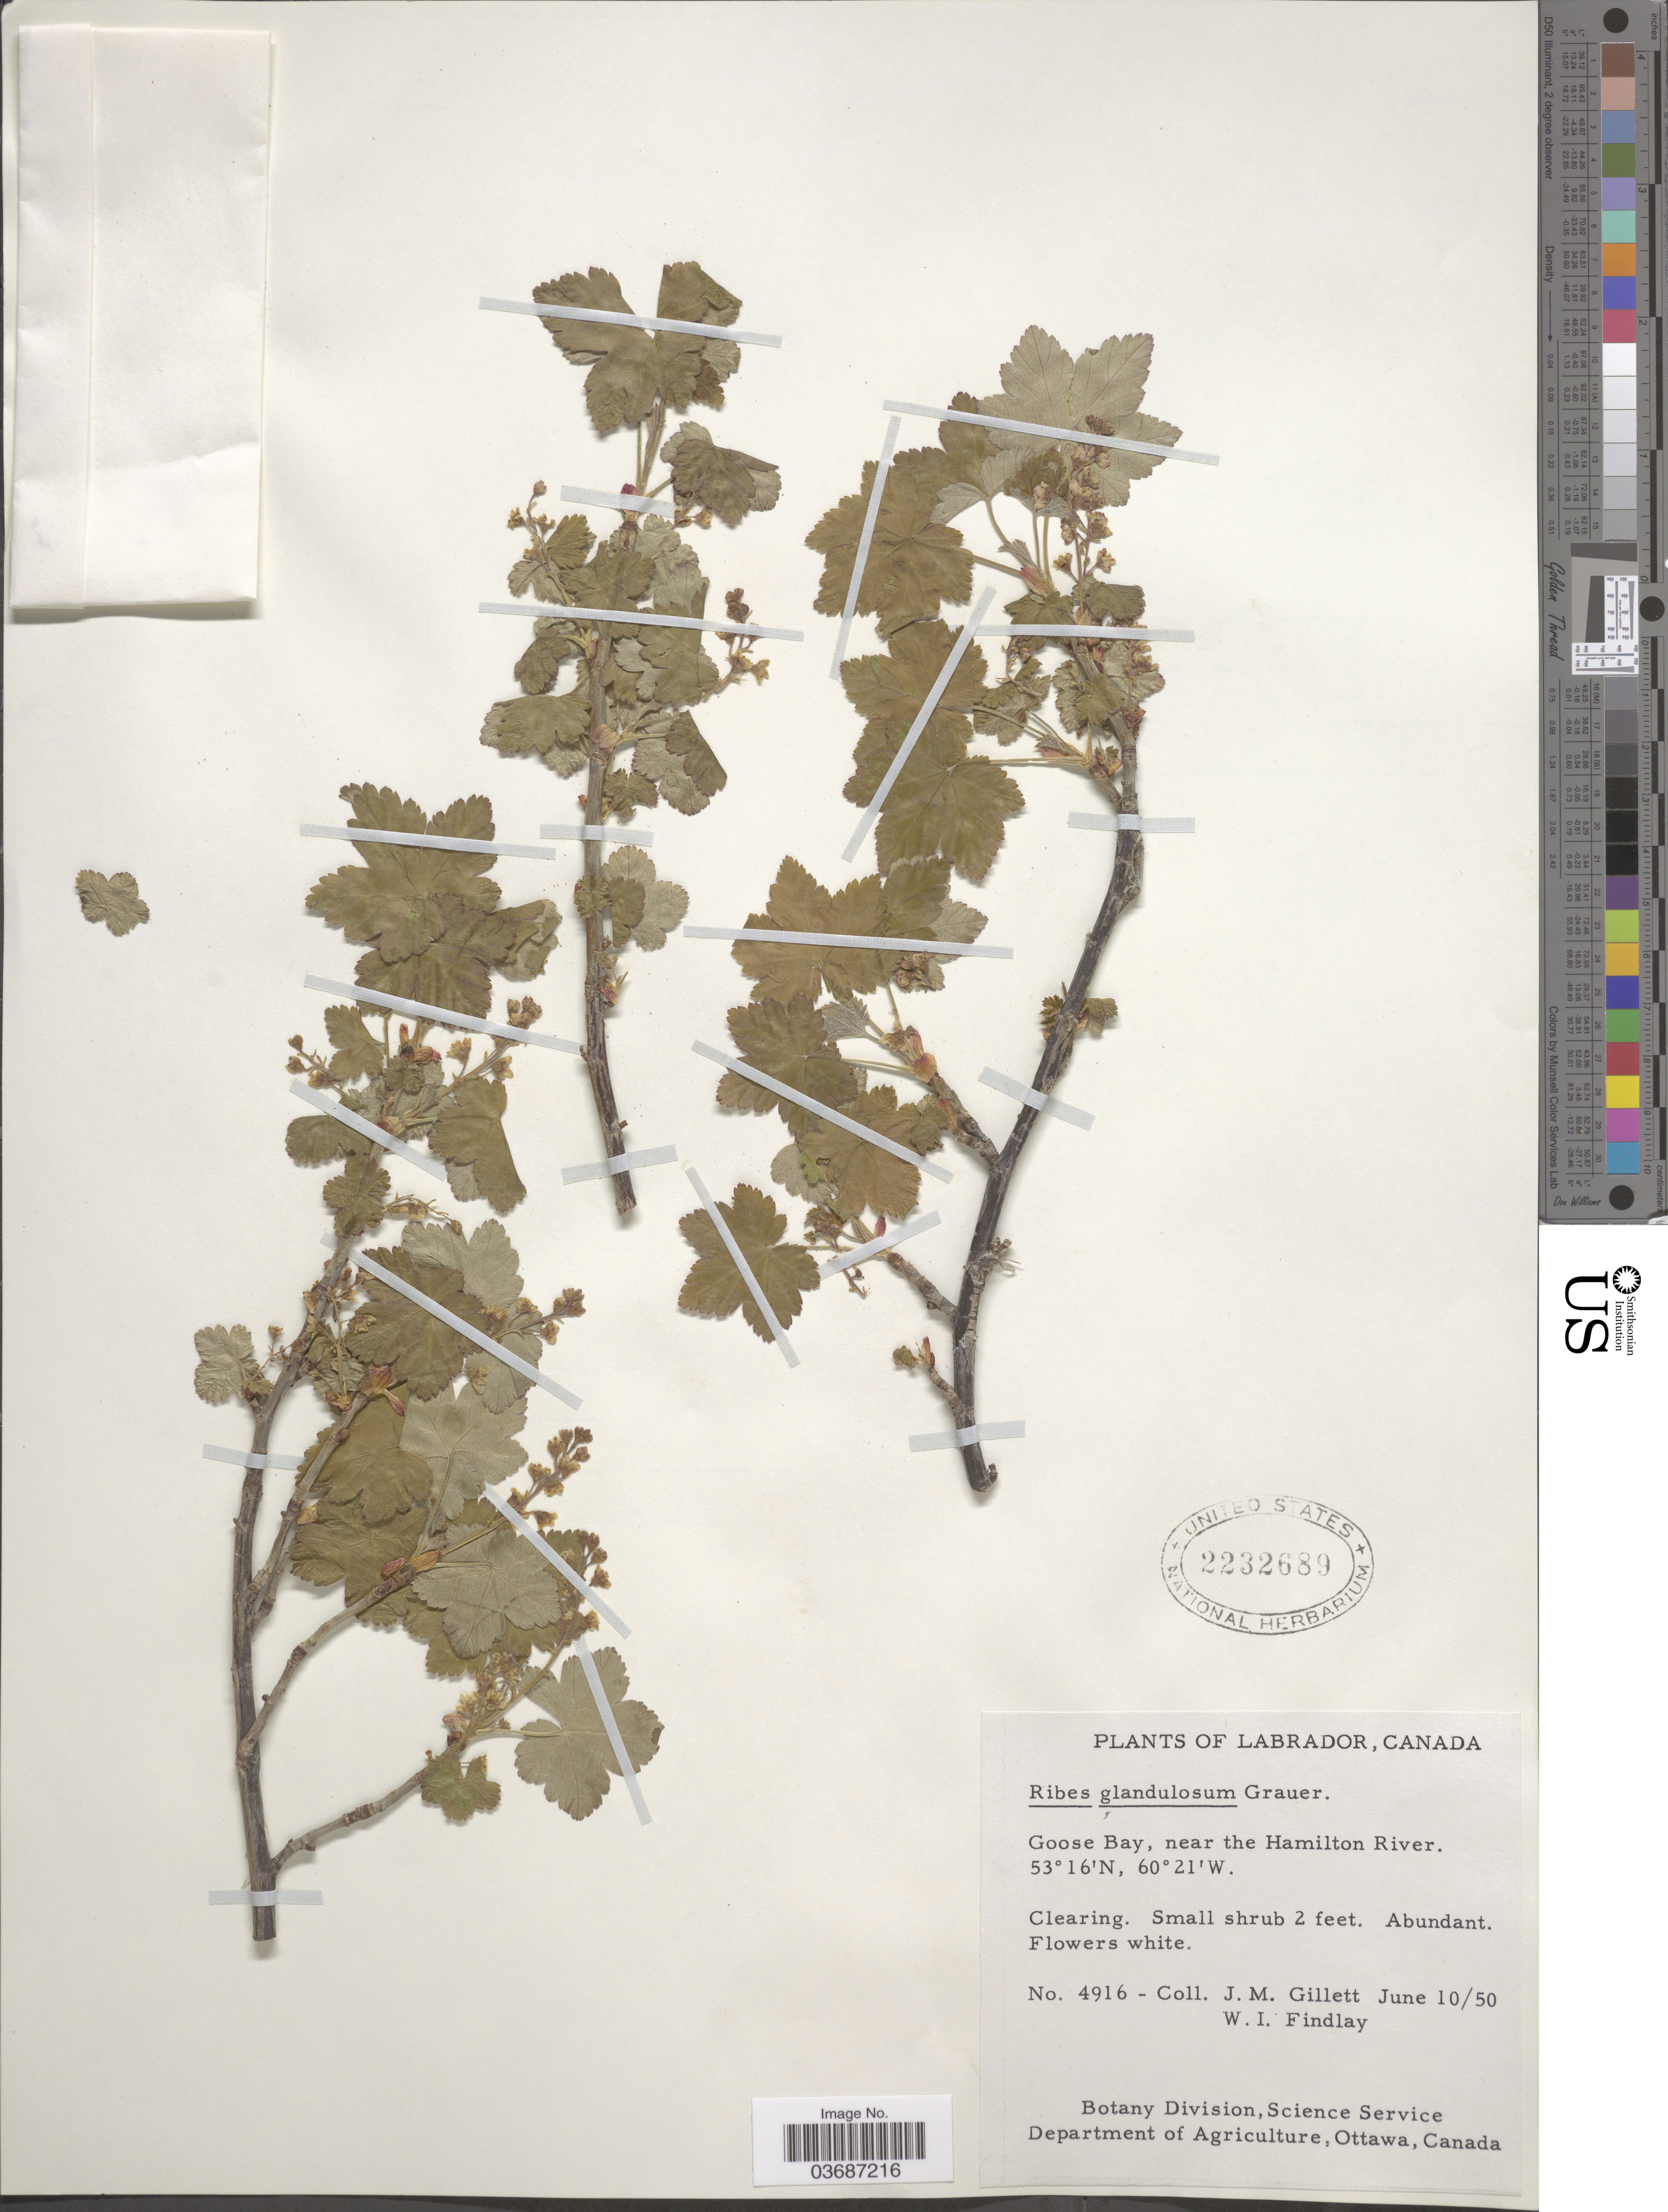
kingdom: Plantae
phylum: Tracheophyta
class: Magnoliopsida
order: Saxifragales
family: Grossulariaceae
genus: Ribes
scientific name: Ribes glandulosum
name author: Ruiz & Pav.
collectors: J. M. Gillett & W. Findlay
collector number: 4916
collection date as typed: Transcribed d/m/y: 10/6/50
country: Canada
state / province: Newfoundland and Labrador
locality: Labrador. Goose Bay, near the Hamilton River.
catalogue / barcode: US 2232689